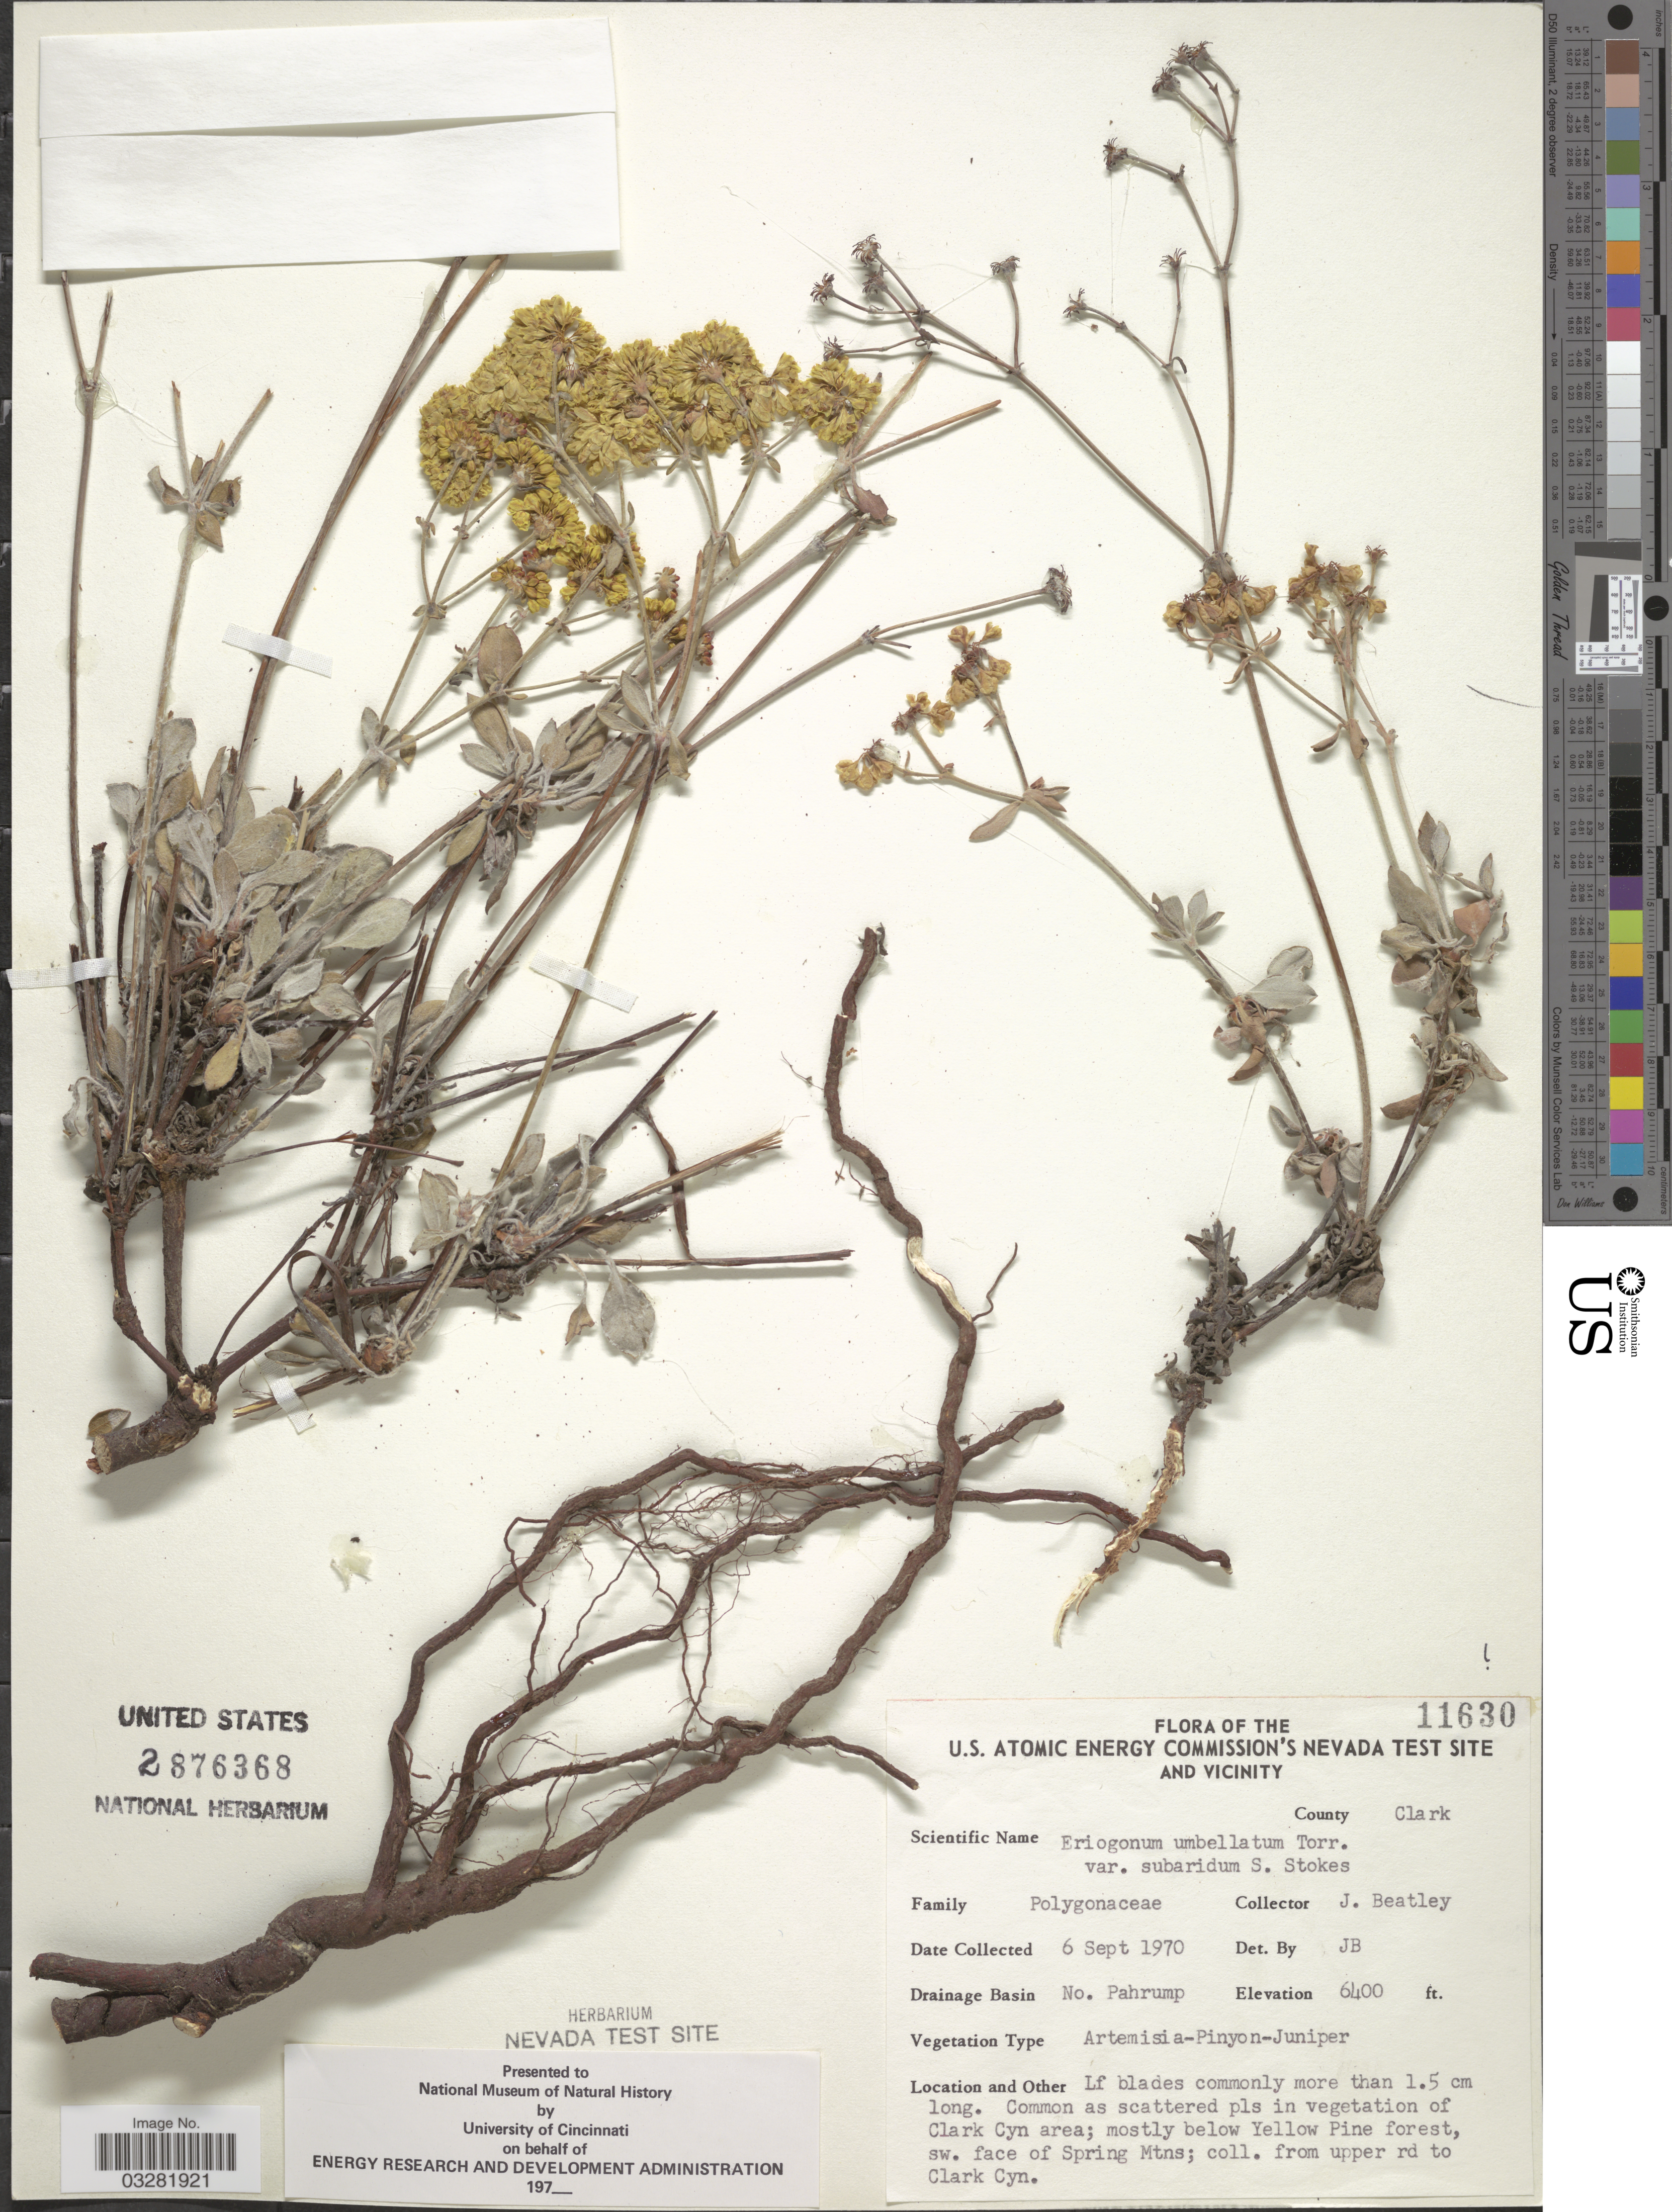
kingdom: Plantae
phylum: Tracheophyta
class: Magnoliopsida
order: Caryophyllales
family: Polygonaceae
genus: Eriogonum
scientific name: Eriogonum umbellatum var. subaridum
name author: S. Stokes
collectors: J. C. Beatley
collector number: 11630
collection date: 1970-09-06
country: United States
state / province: Nevada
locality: The U.S. Atomic Energy Commission's Nevada Test Site and Vicinity. County Clark. Drainage Basin No. Pahrump. Common as scattered pls in vegetation of Clark Cyn area; mostly below Yellow Pine forest, sw. face of Spring Mtns; coll. from upper rd to Clark Cyn.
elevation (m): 1951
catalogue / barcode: US 2876368